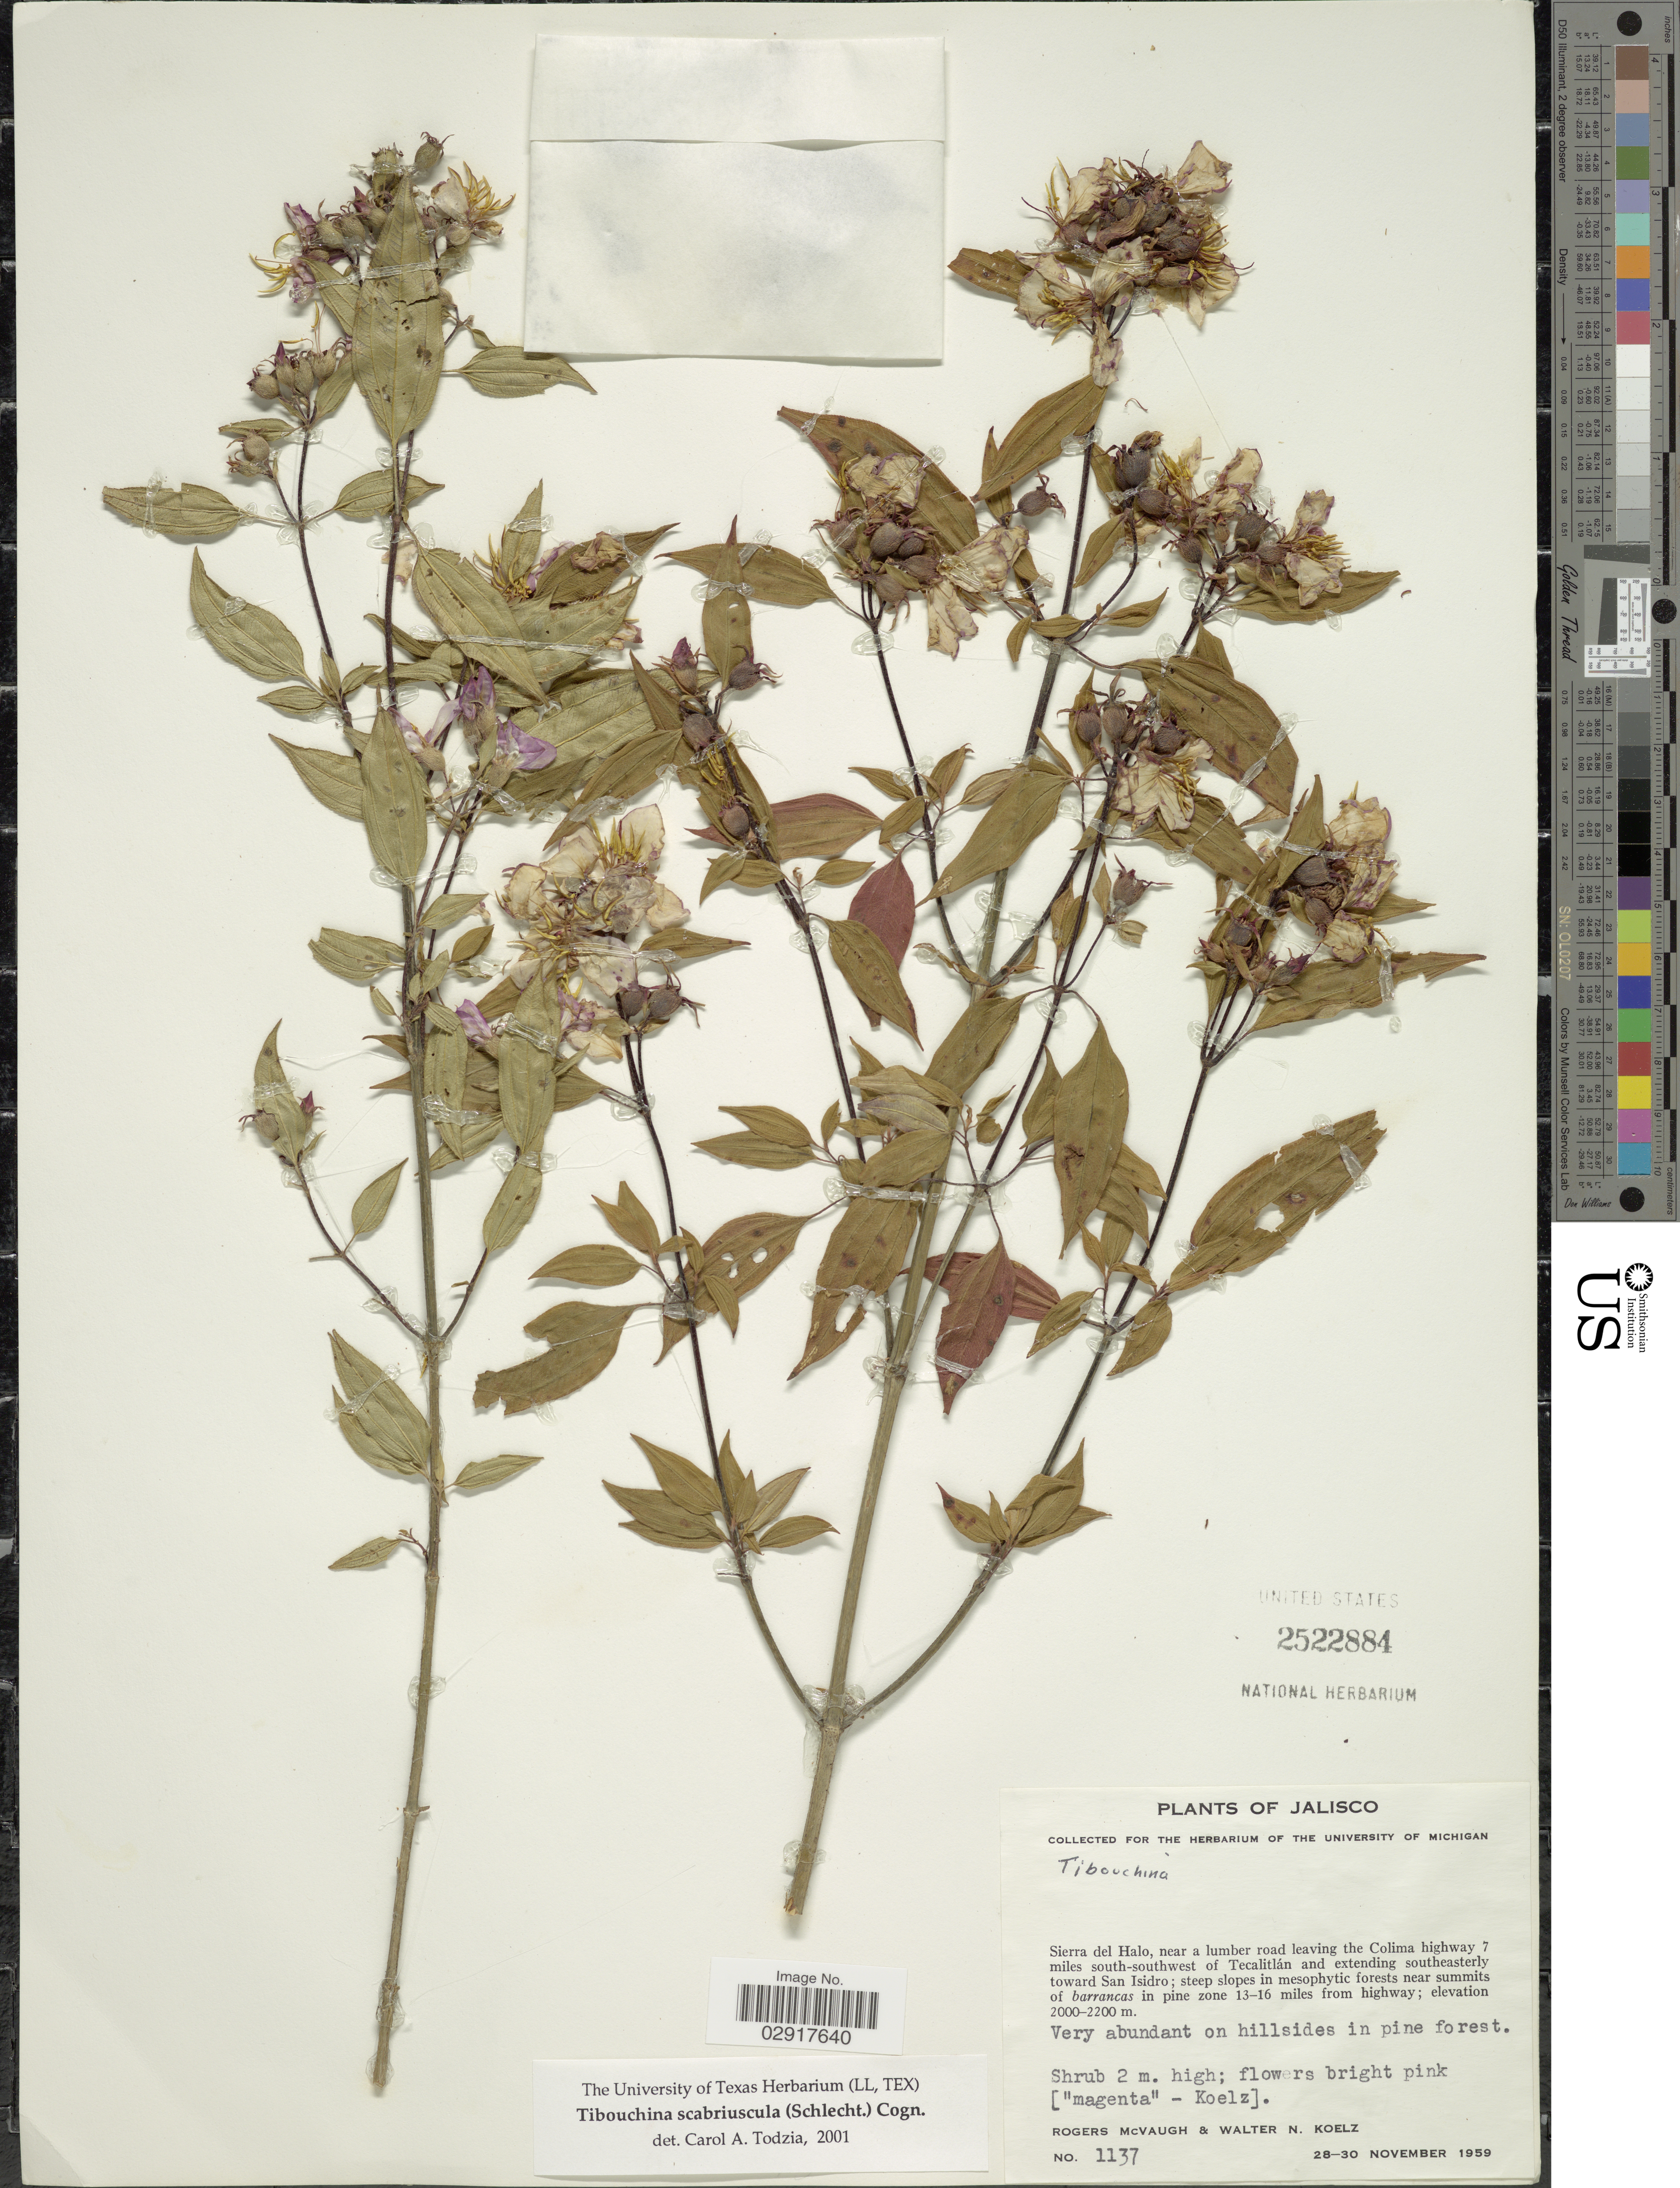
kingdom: Plantae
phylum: Tracheophyta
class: Magnoliopsida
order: Myrtales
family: Melastomataceae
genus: Chaetogastra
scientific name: Chaetogastra scabriuscula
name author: (Schltdl.) P.J.F. Guim. & Michelang.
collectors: R. McVaugh & W. N. Koelz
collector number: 1137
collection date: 1959-11-28/1959-11-30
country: Mexico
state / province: Jalisco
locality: Sierra del Halo, near a lumber road leaving the Colima highway 7 miles south-southwest of Tecalitlán and extending southeasterly toward San Isidro.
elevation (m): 2000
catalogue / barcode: US 2522884